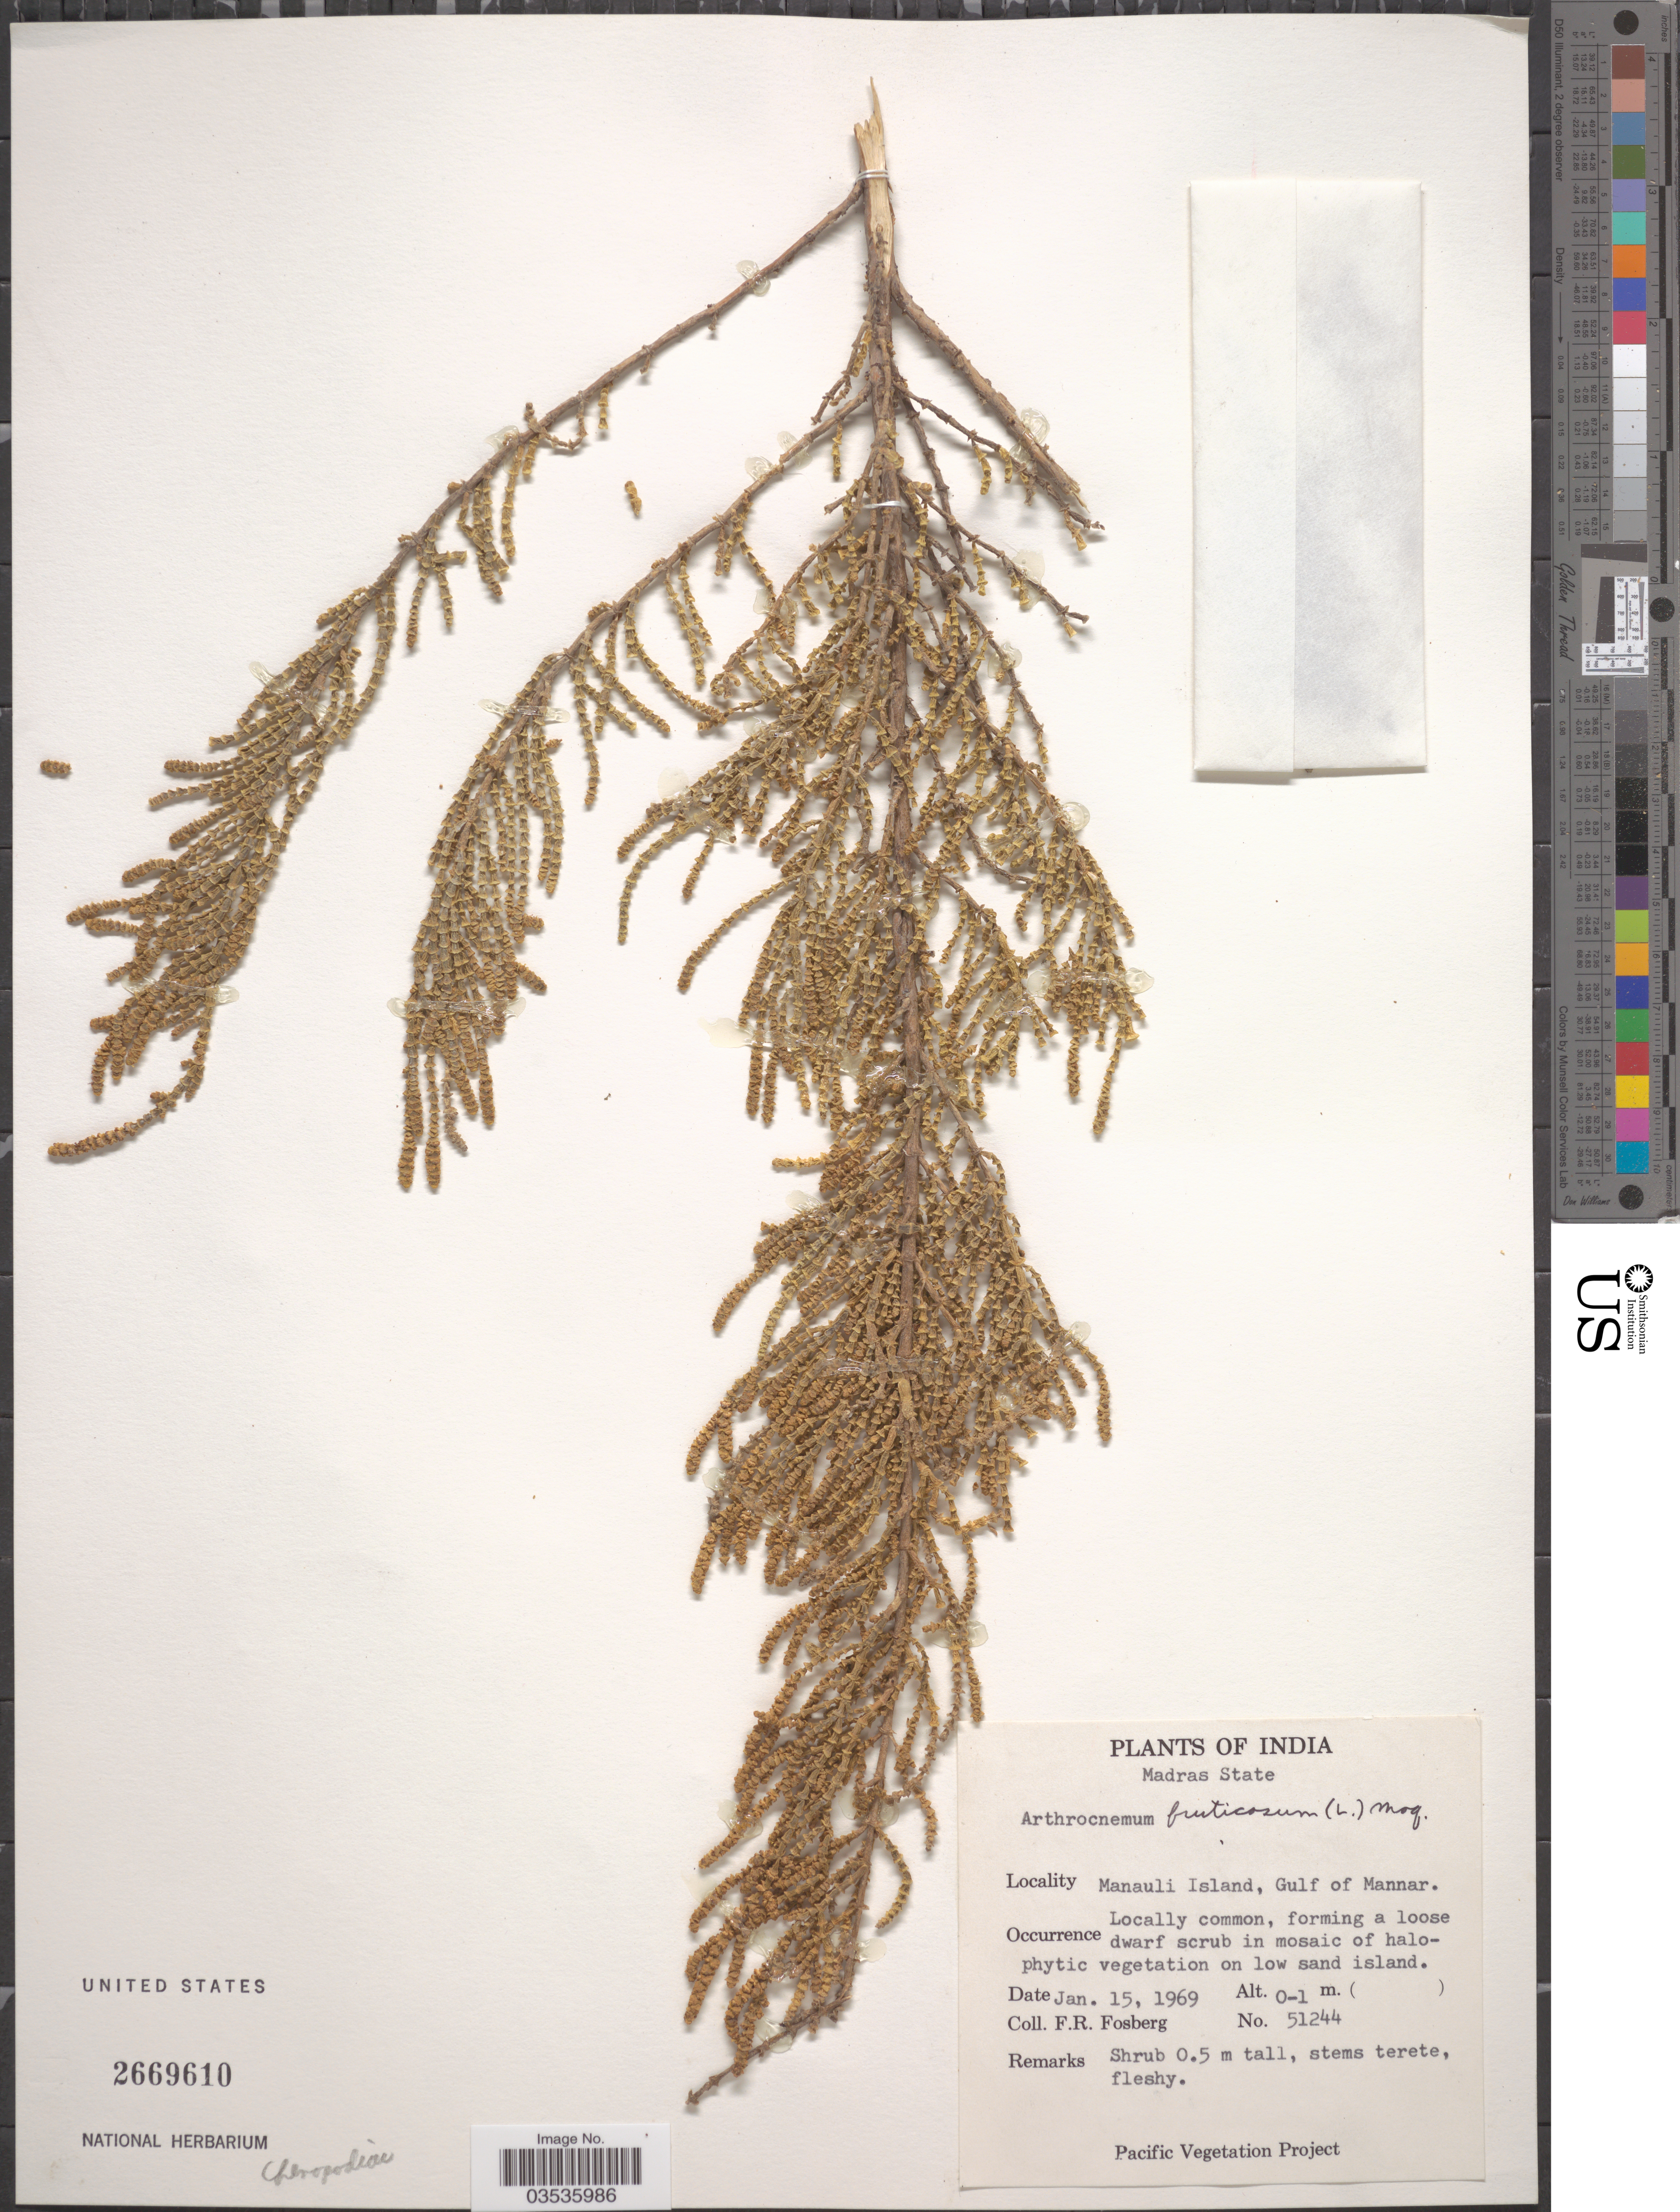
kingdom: Plantae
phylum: Tracheophyta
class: Magnoliopsida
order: Caryophyllales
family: Amaranthaceae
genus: Salicornia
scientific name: Salicornia sp.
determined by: Strong, Mark T., (BOT), Smithsonian Institution - National Museum of Natural History (UNITED STATES)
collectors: F. R. Fosberg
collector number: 51244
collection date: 1969-01-15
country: India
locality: Madras State. Manauli Island, Gulf of Mannar.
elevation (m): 0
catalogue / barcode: US 2669610